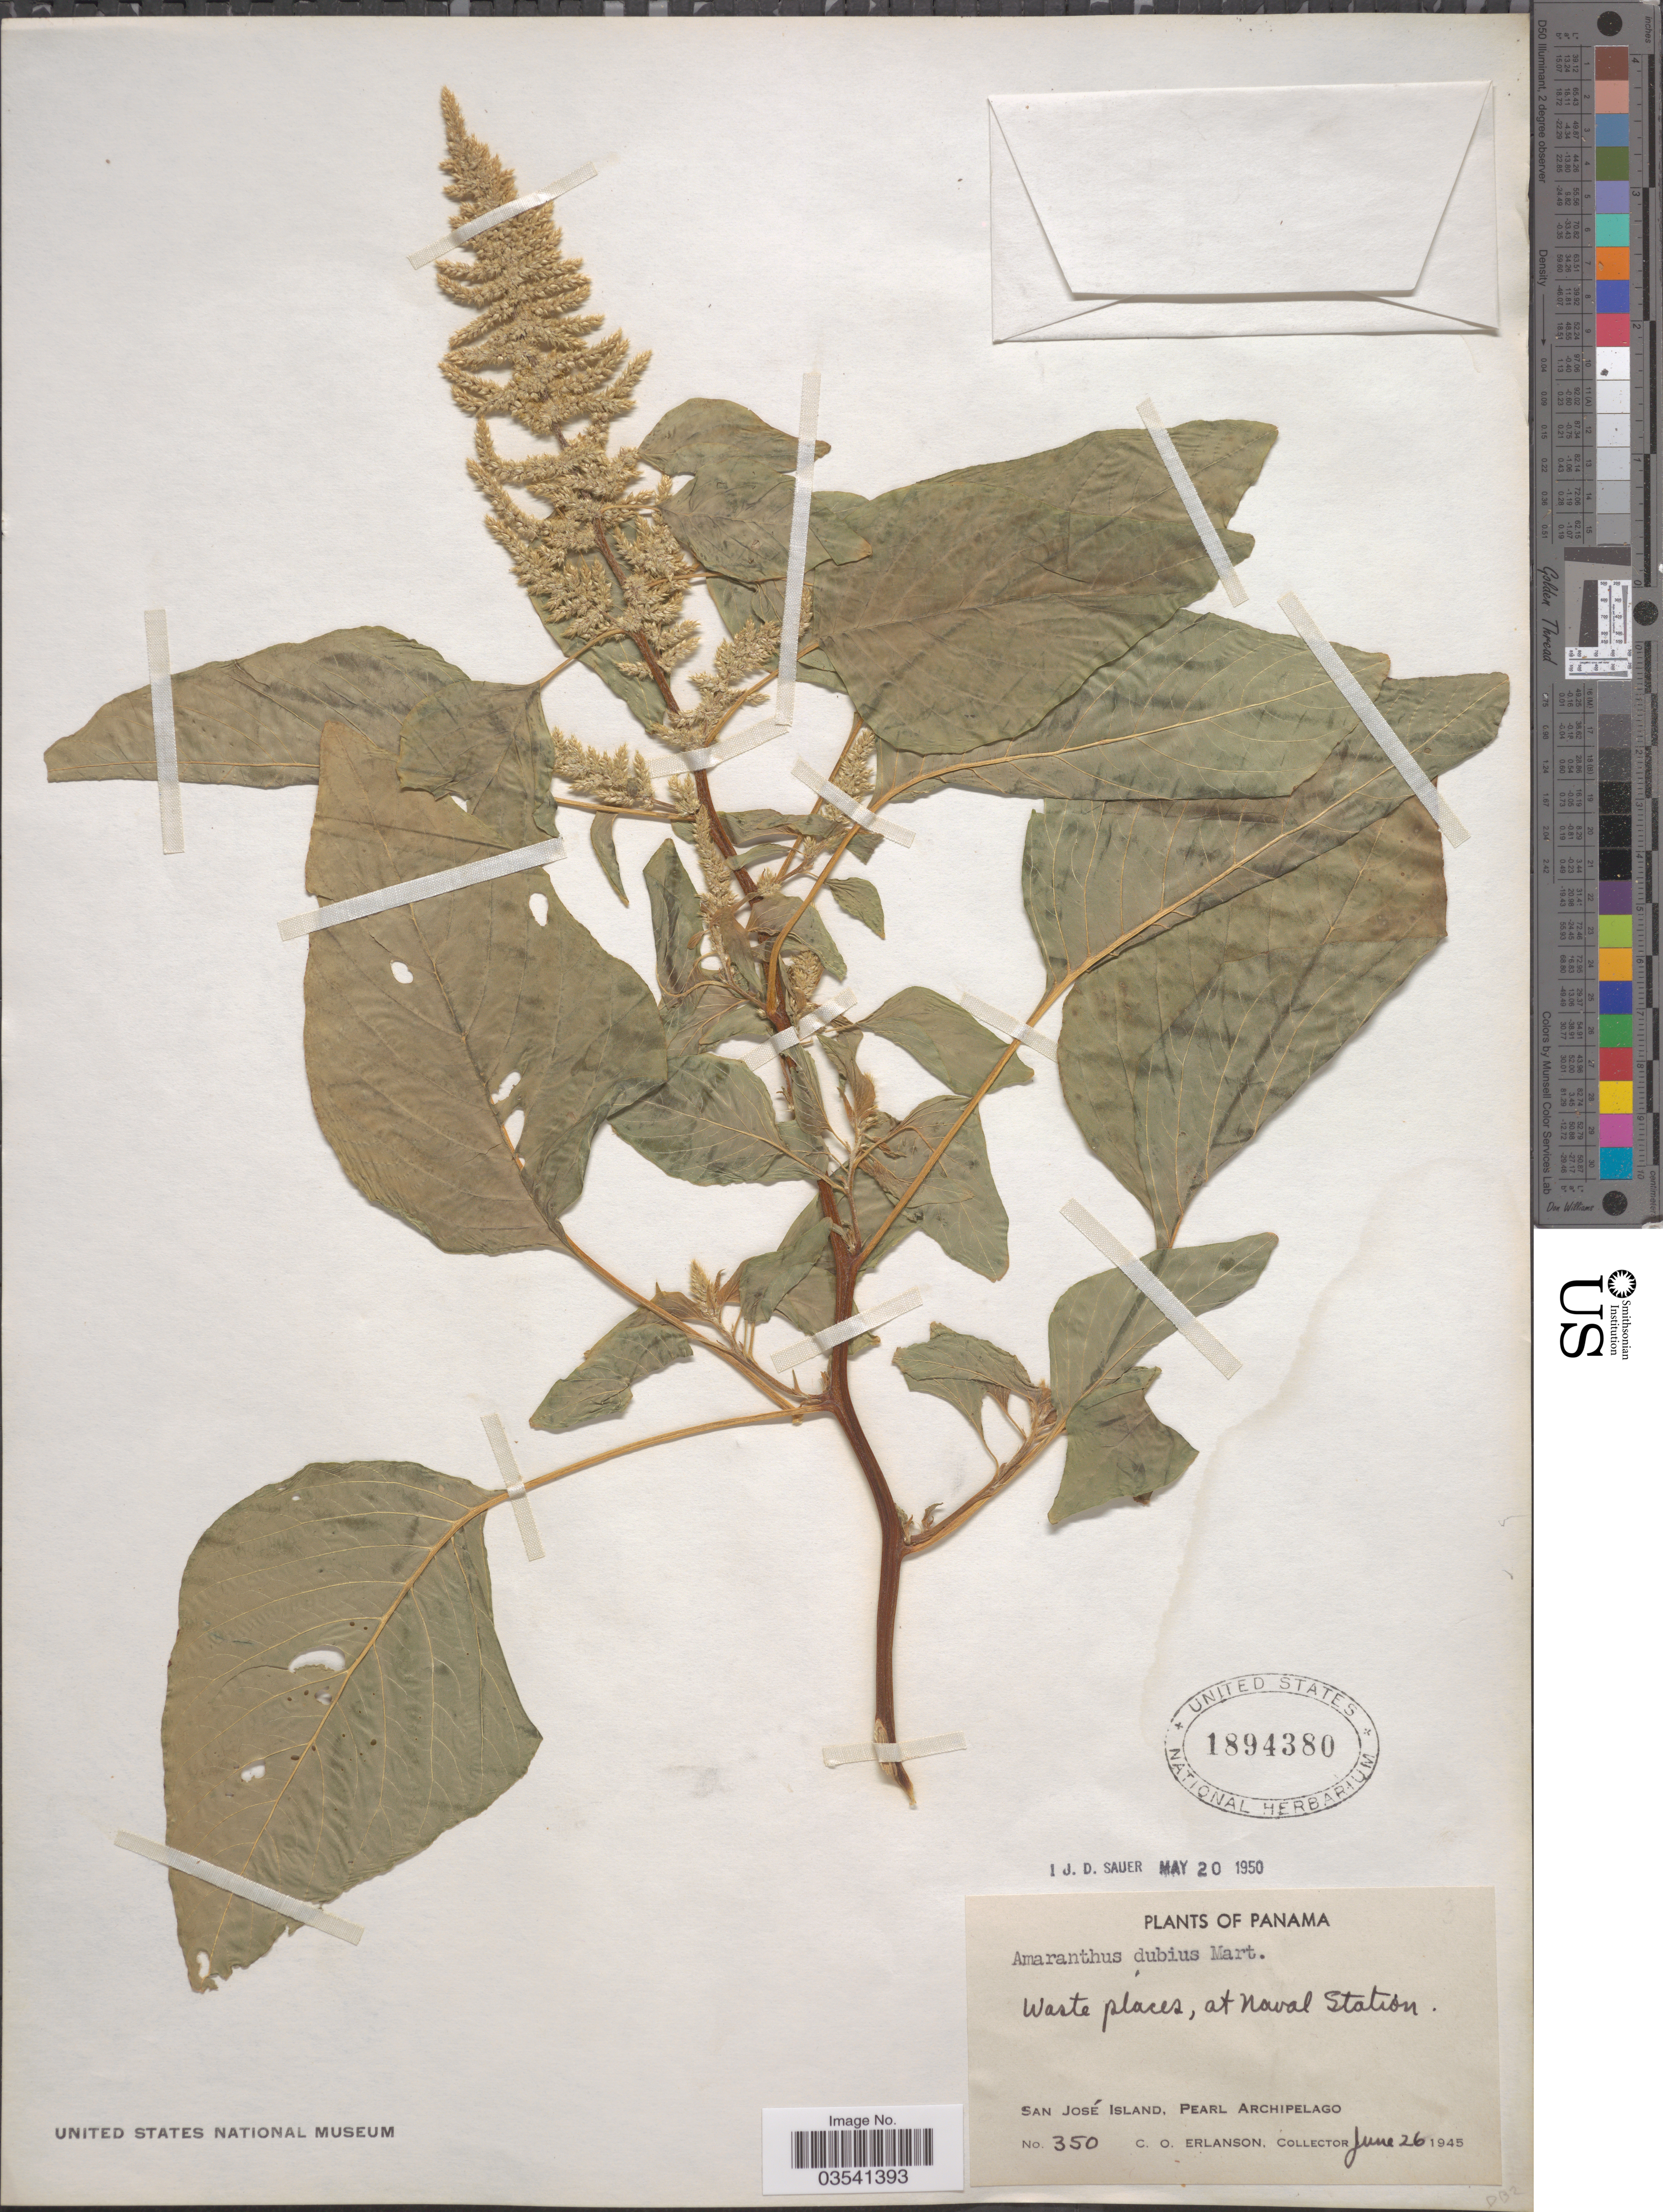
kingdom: Plantae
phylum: Tracheophyta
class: Magnoliopsida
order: Caryophyllales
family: Amaranthaceae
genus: Amaranthus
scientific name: Amaranthus dubius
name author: Mart. ex Thell.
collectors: C. O. Erlanson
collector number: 350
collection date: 1945-06-26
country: Panama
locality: San José Island, Pearl Archipelago.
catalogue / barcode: US 1894380